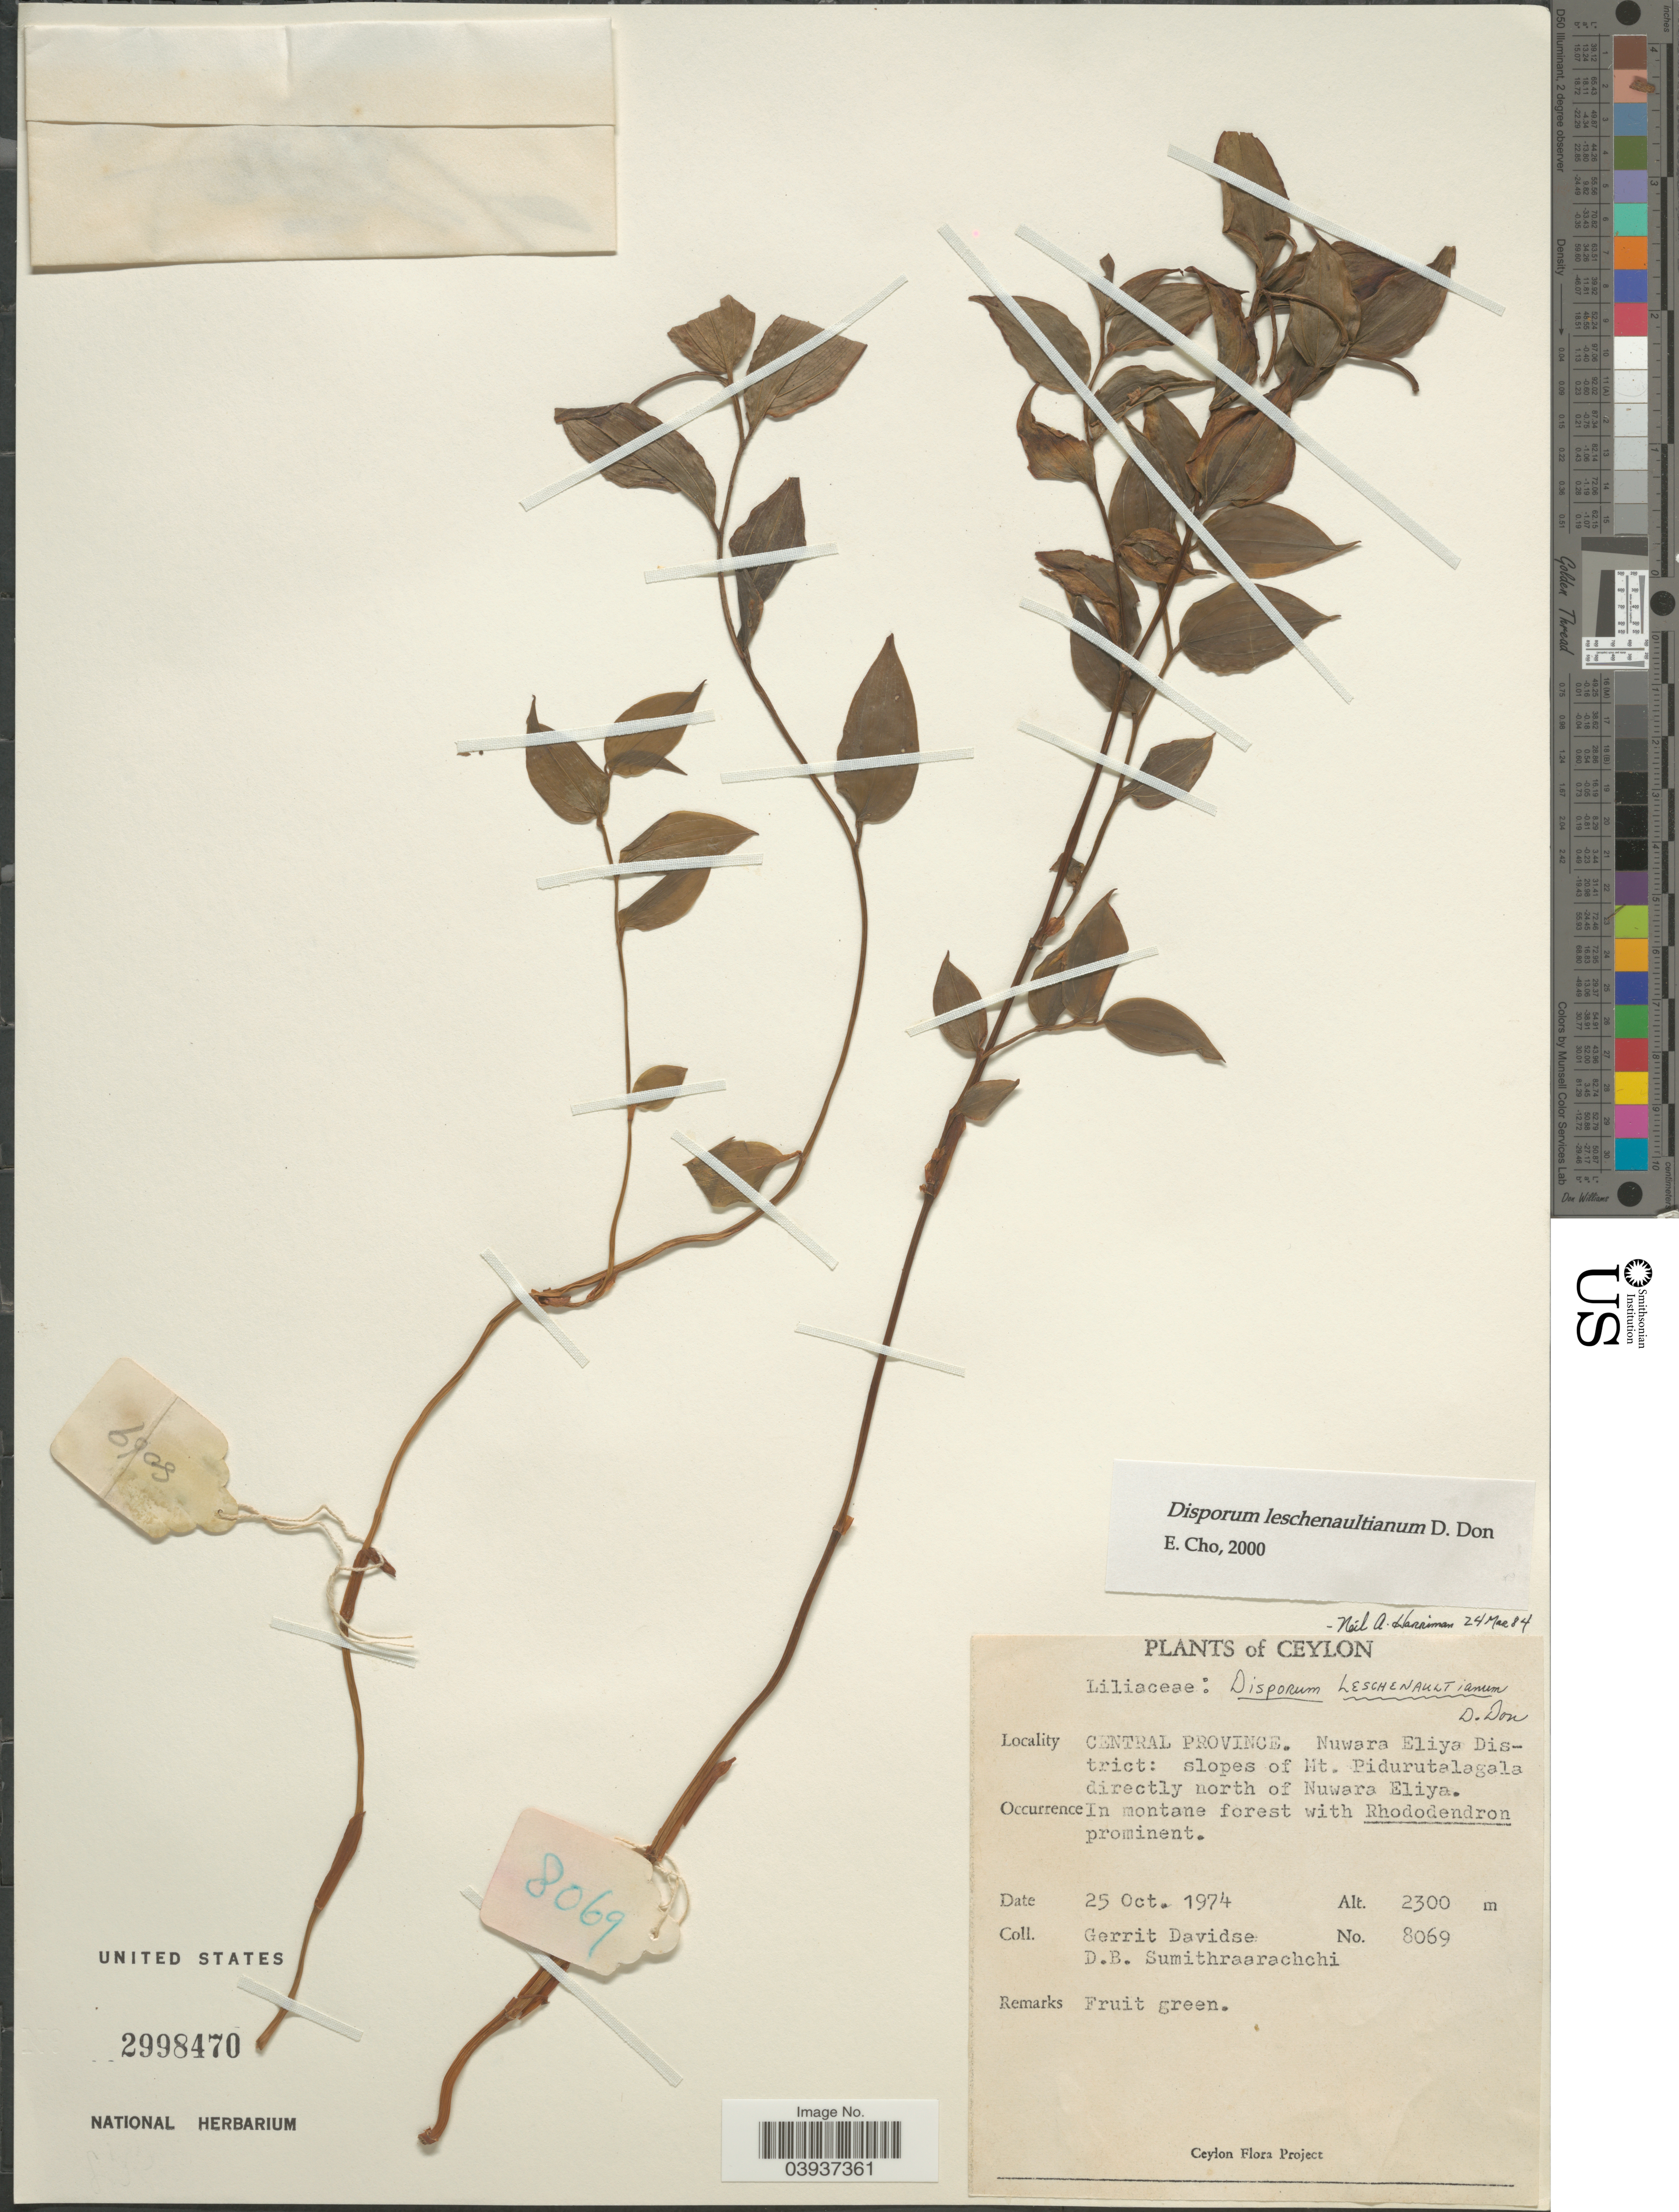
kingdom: Plantae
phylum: Tracheophyta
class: Liliopsida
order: Liliales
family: Colchicaceae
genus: Disporum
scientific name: Disporum cantoniense var. cantoniense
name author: (Lour.) Merr.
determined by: Strong, Mark T., (BOT), Smithsonian Institution - National Museum of Natural History (UNITED STATES)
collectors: G. Davidse & D. B. Sumithraarachchi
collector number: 8069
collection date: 1974-10-25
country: Sri Lanka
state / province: Central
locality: Ceylon. Nuwara Eliya District: slopes of Mt. Pidurutalagala directly north of Nuwara Eliya.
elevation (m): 2300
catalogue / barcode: US 2998470